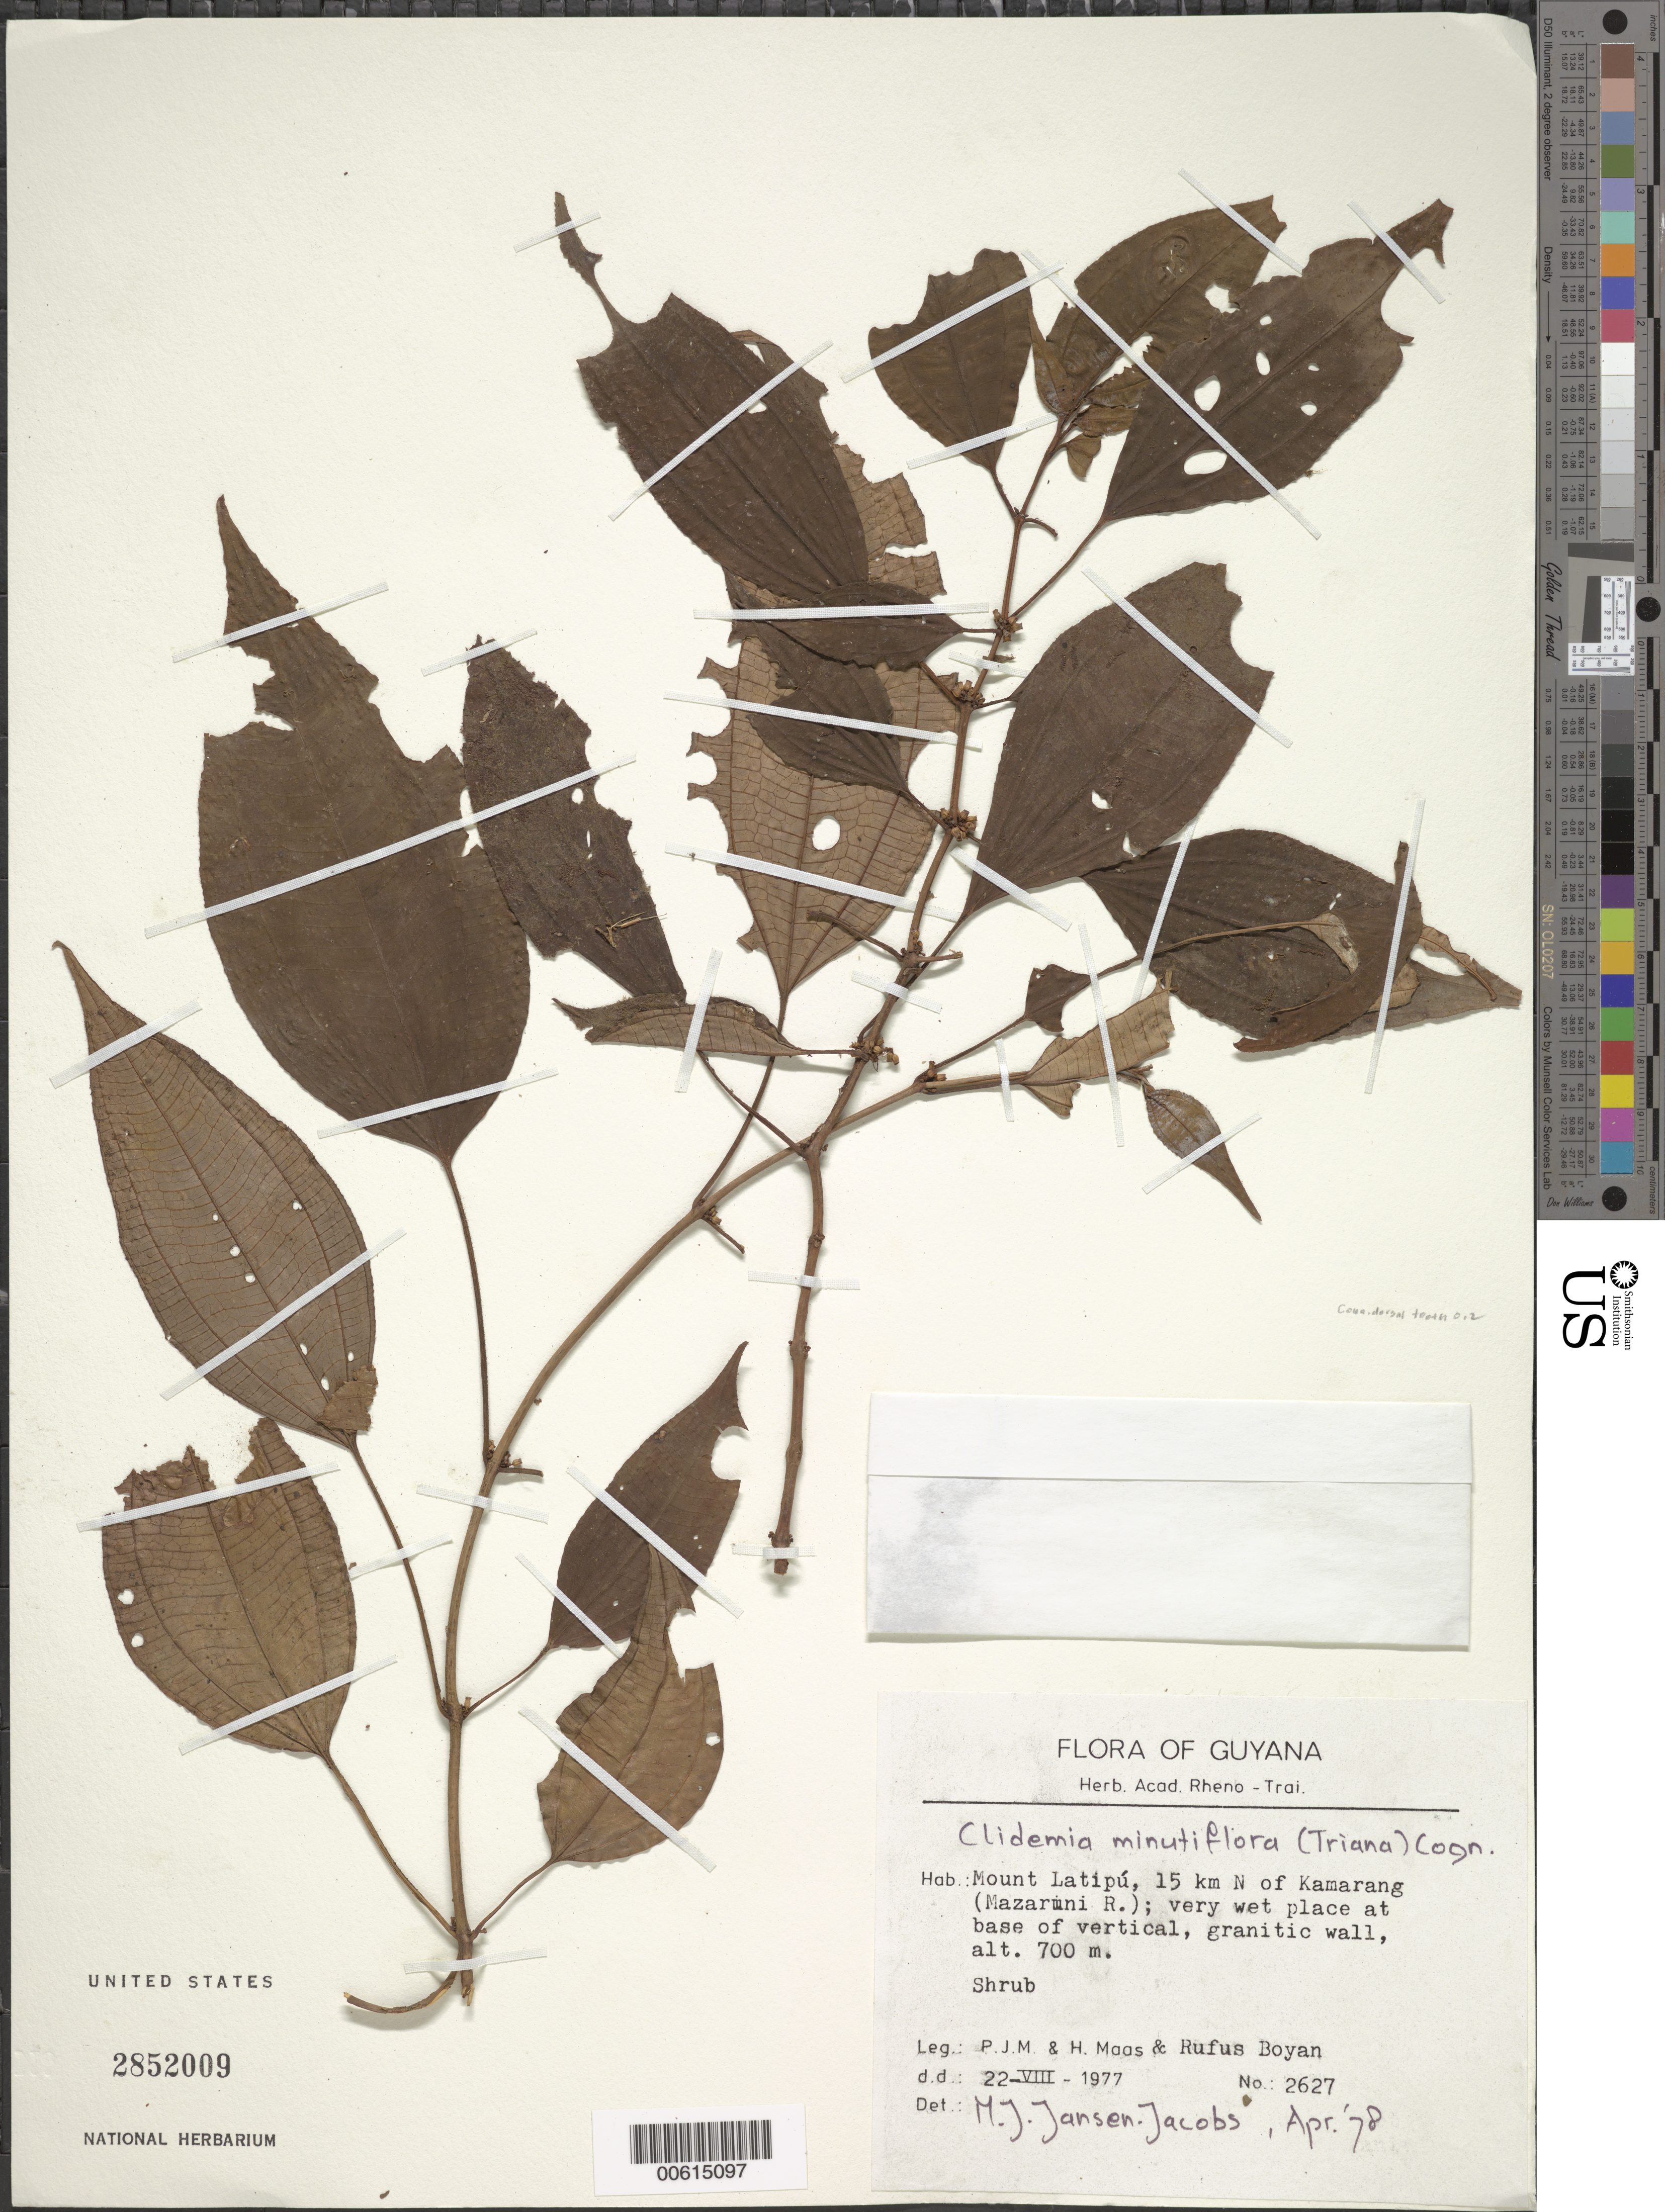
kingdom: Plantae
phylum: Tracheophyta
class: Magnoliopsida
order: Myrtales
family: Melastomataceae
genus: Clidemia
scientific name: Clidemia minutiflora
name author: (Triana) Cogn.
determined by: Jansen-Jacobs, M. J., (U), Nationaal Herbarium Nederland, Utrecht University branch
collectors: P. Maas, H. Maas & R. Boyan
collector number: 2627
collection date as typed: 22-Aug-77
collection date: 1977-08-22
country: Guyana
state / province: Cuyuni-Mazaruni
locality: Mt. Latipu, 15 km N of Kamarang (Mazaruni R.)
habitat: Very wet plate at base of vertical, granitic wall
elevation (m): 700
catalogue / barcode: US 2852009